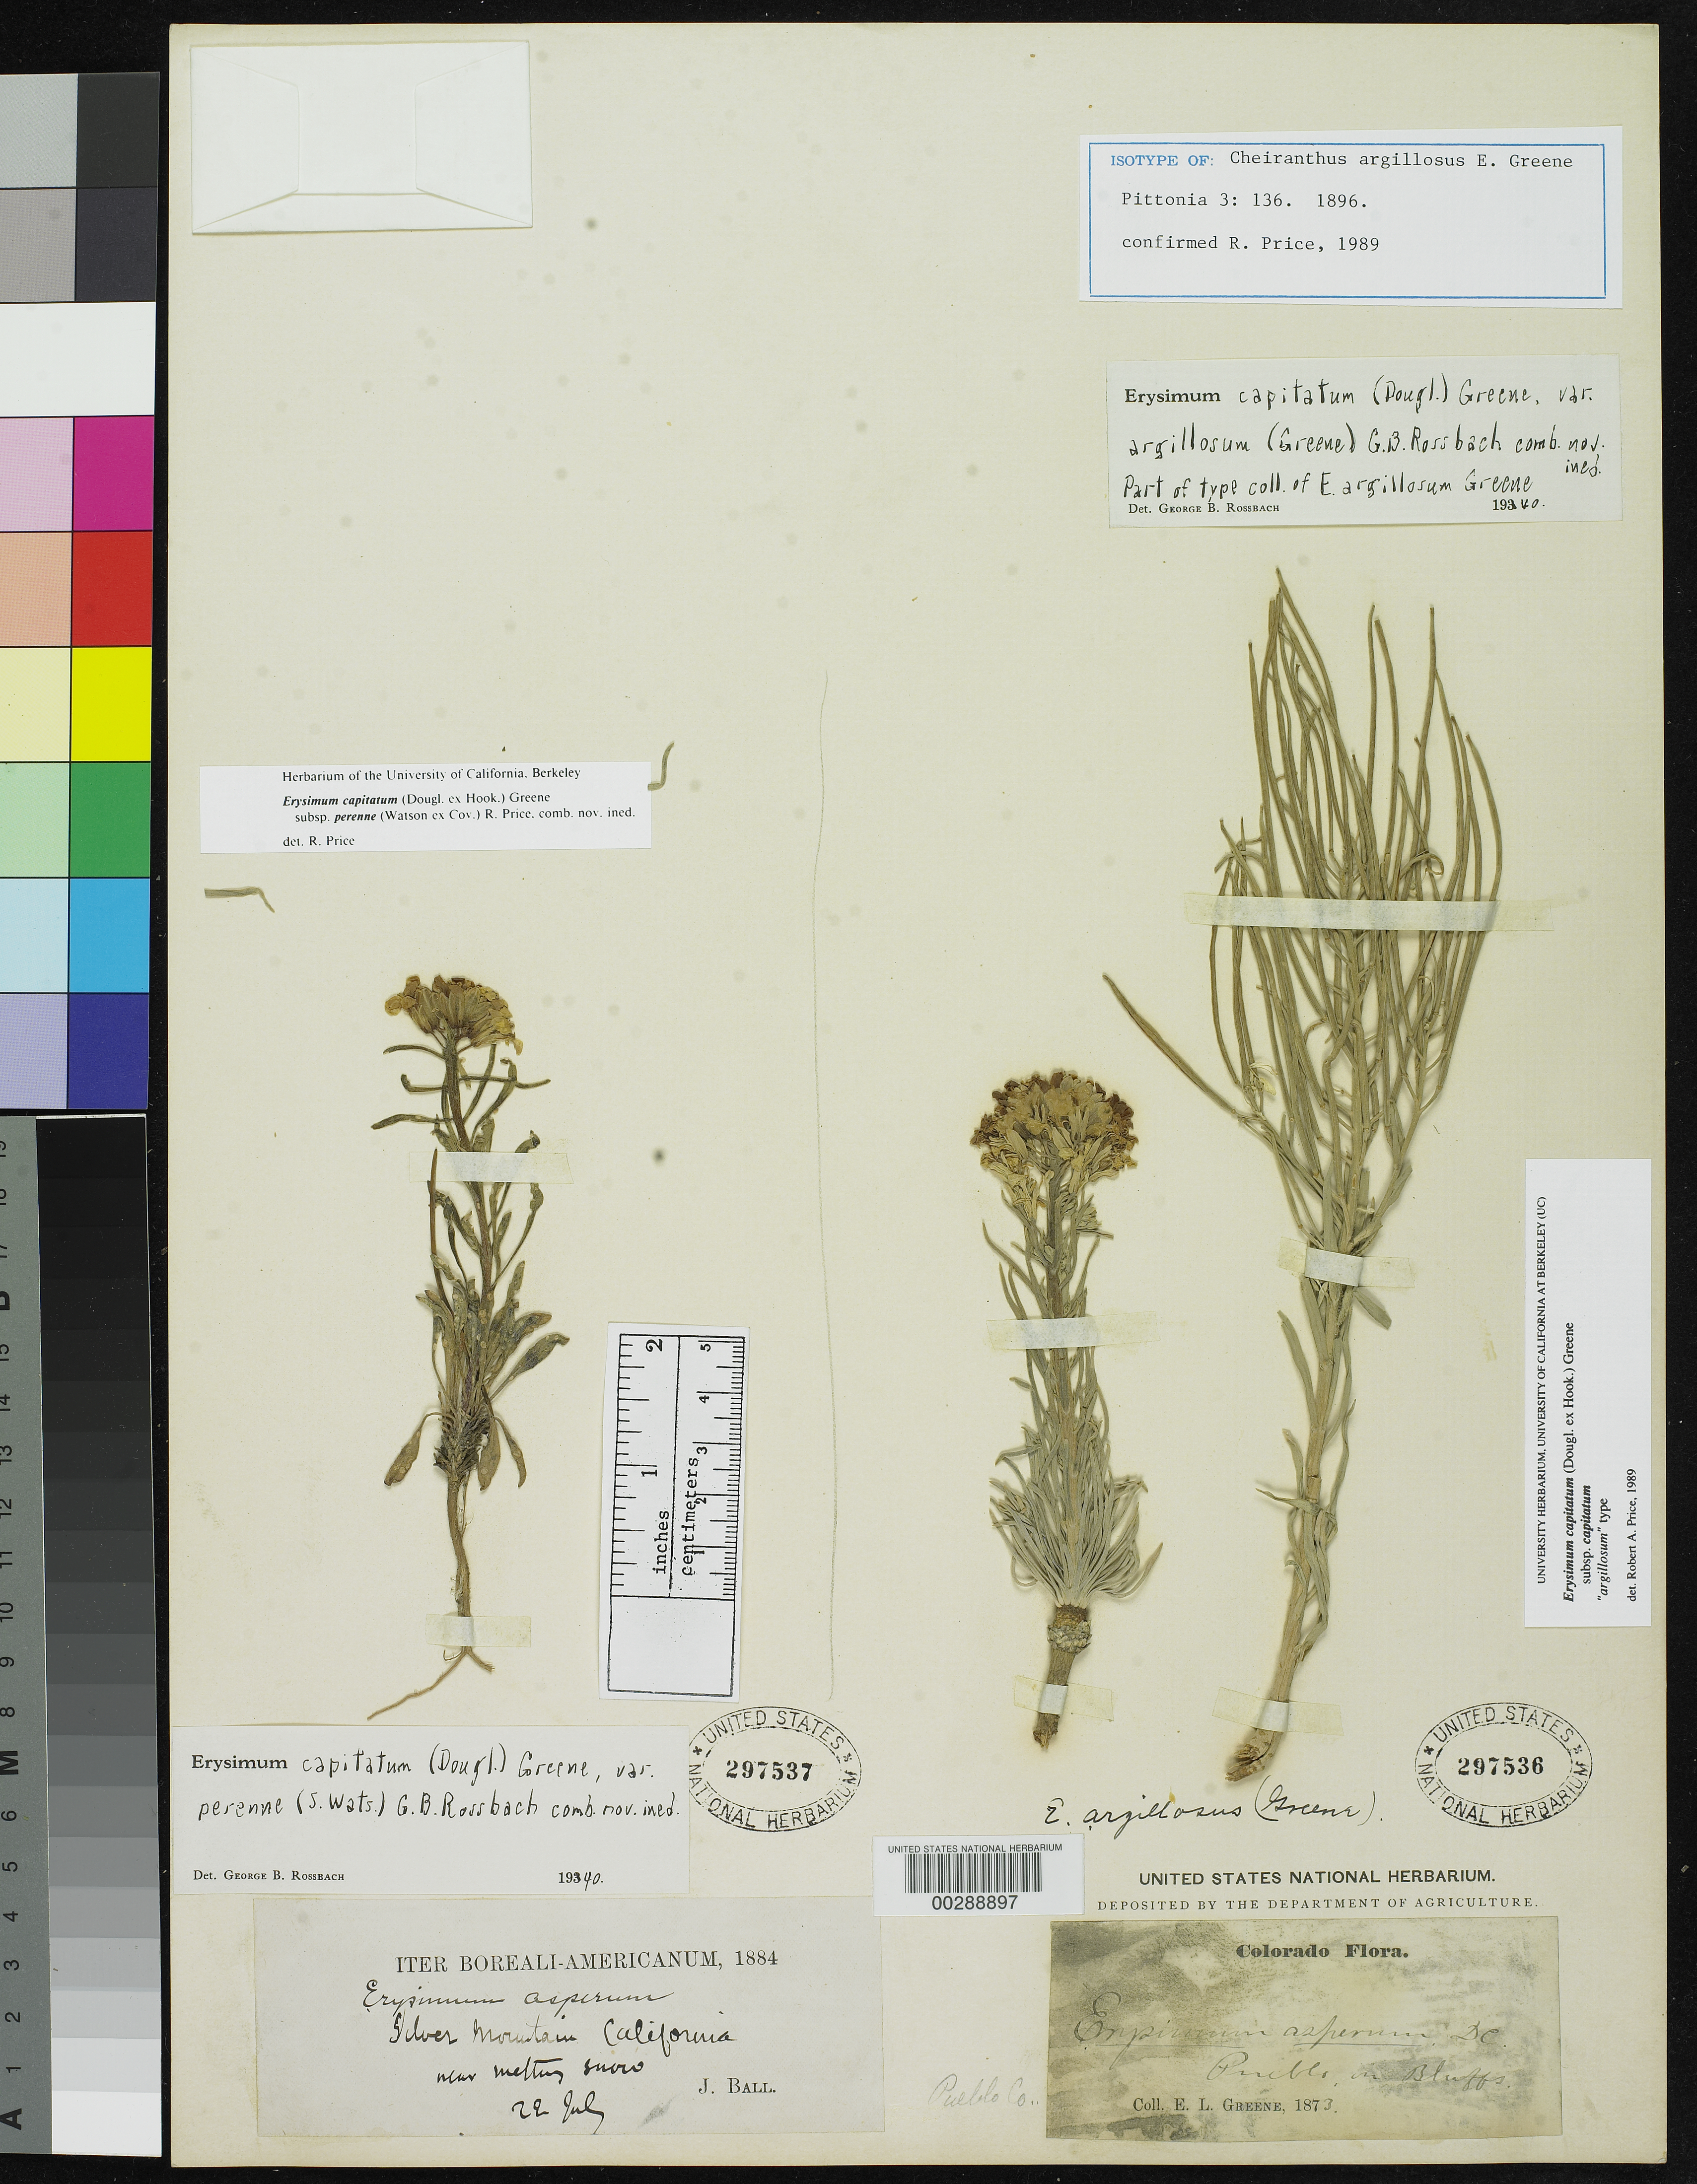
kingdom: Plantae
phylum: Tracheophyta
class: Magnoliopsida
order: Brassicales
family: Brassicaceae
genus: Cheiranthus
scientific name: Cheiranthus argillosus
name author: Greene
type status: Isotype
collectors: E. L. Greene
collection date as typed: May 1873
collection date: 1873-05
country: United States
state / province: Colorado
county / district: Pueblo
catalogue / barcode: US 297536